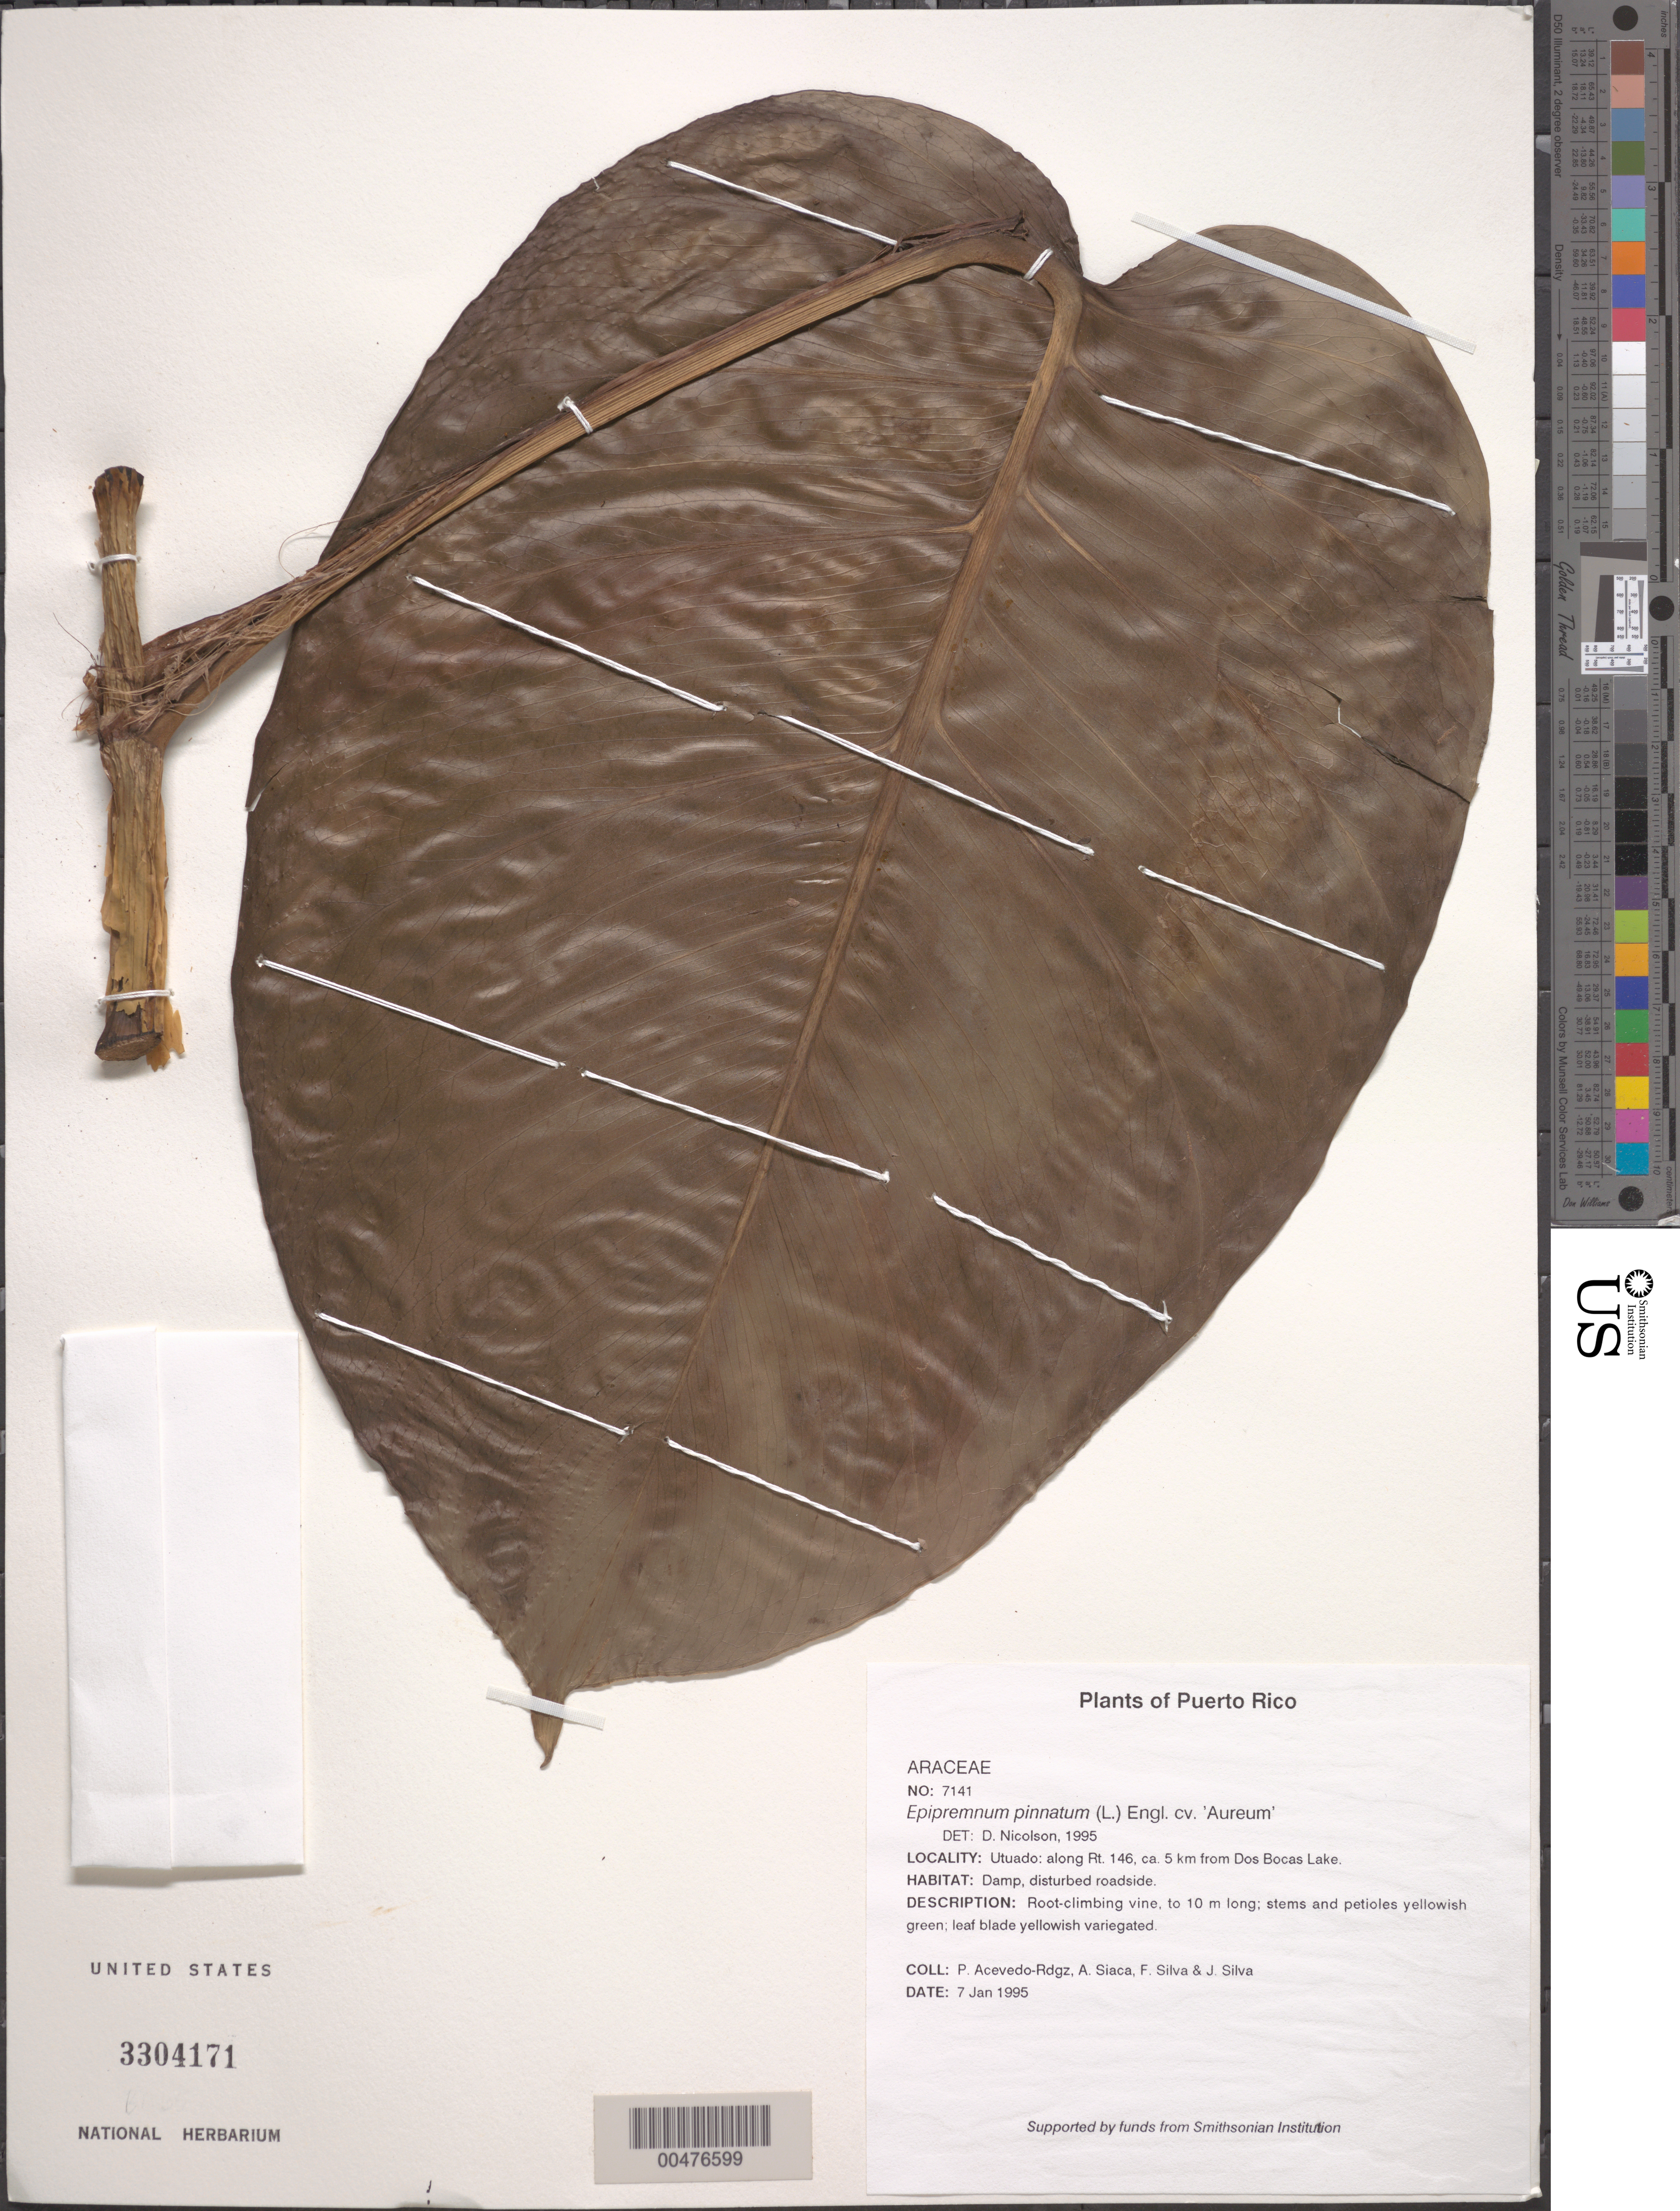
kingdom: Plantae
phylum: Tracheophyta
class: Liliopsida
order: Alismatales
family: Araceae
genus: Epipremnum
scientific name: Epipremnum pinnatum 'Aureum'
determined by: Nicolson, Dan H.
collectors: P. Acevedo-Rodr., A. Siaca, F. Silva & J. Silva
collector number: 7141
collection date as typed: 07 Jan 1995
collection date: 1995-01-07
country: Puerto Rico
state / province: Utuado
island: Puerto Rico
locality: Utuado; along Rt. 146, ca. 5 km from Dos Bocas Lake.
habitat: Damp, disturbed roadside.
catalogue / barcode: US 3304171